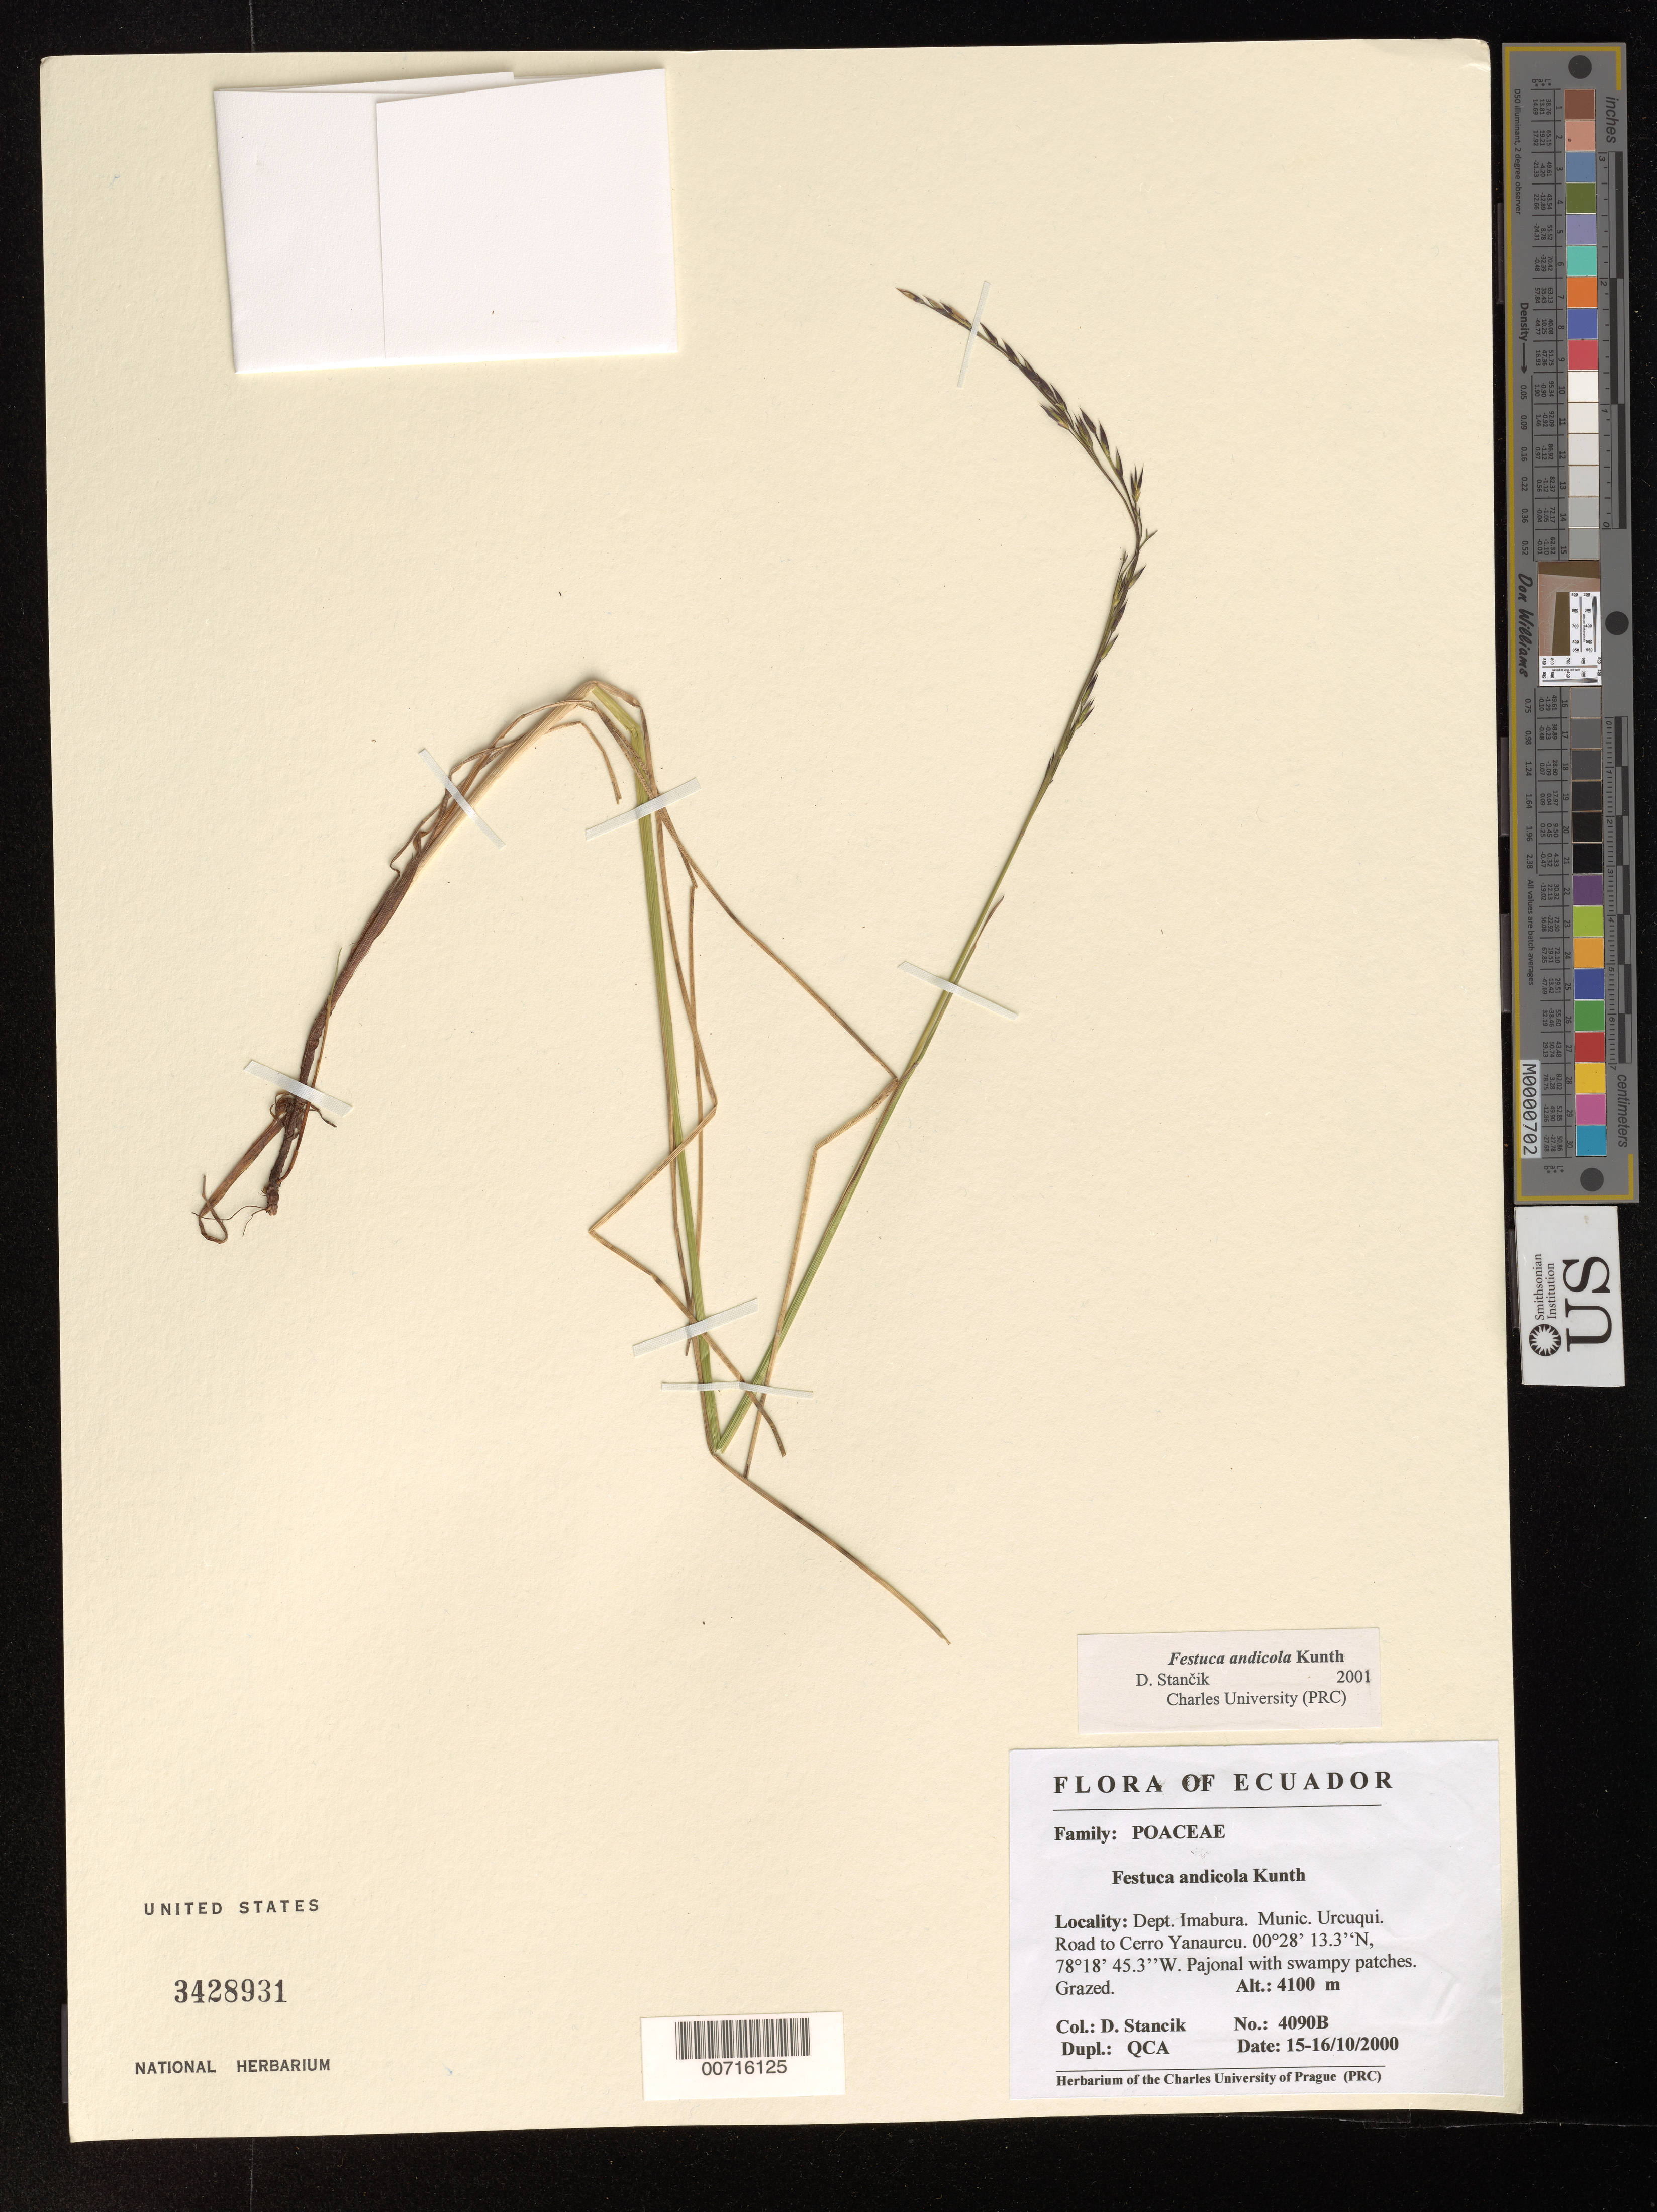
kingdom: Plantae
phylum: Tracheophyta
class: Liliopsida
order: Poales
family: Poaceae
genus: Festuca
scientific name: Festuca andicola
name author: Kunth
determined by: Stancik, D.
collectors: D. Stancik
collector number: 4090B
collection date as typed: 15 Oct 2000 to 16 Oct 2000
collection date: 2000-10-15/2000-10-16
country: Ecuador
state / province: Imbabura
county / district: Urcuqui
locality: Road to Cerro Yanaurcu.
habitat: Pajonal with swampy patches. Grazed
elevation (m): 4100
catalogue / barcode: US 3428931